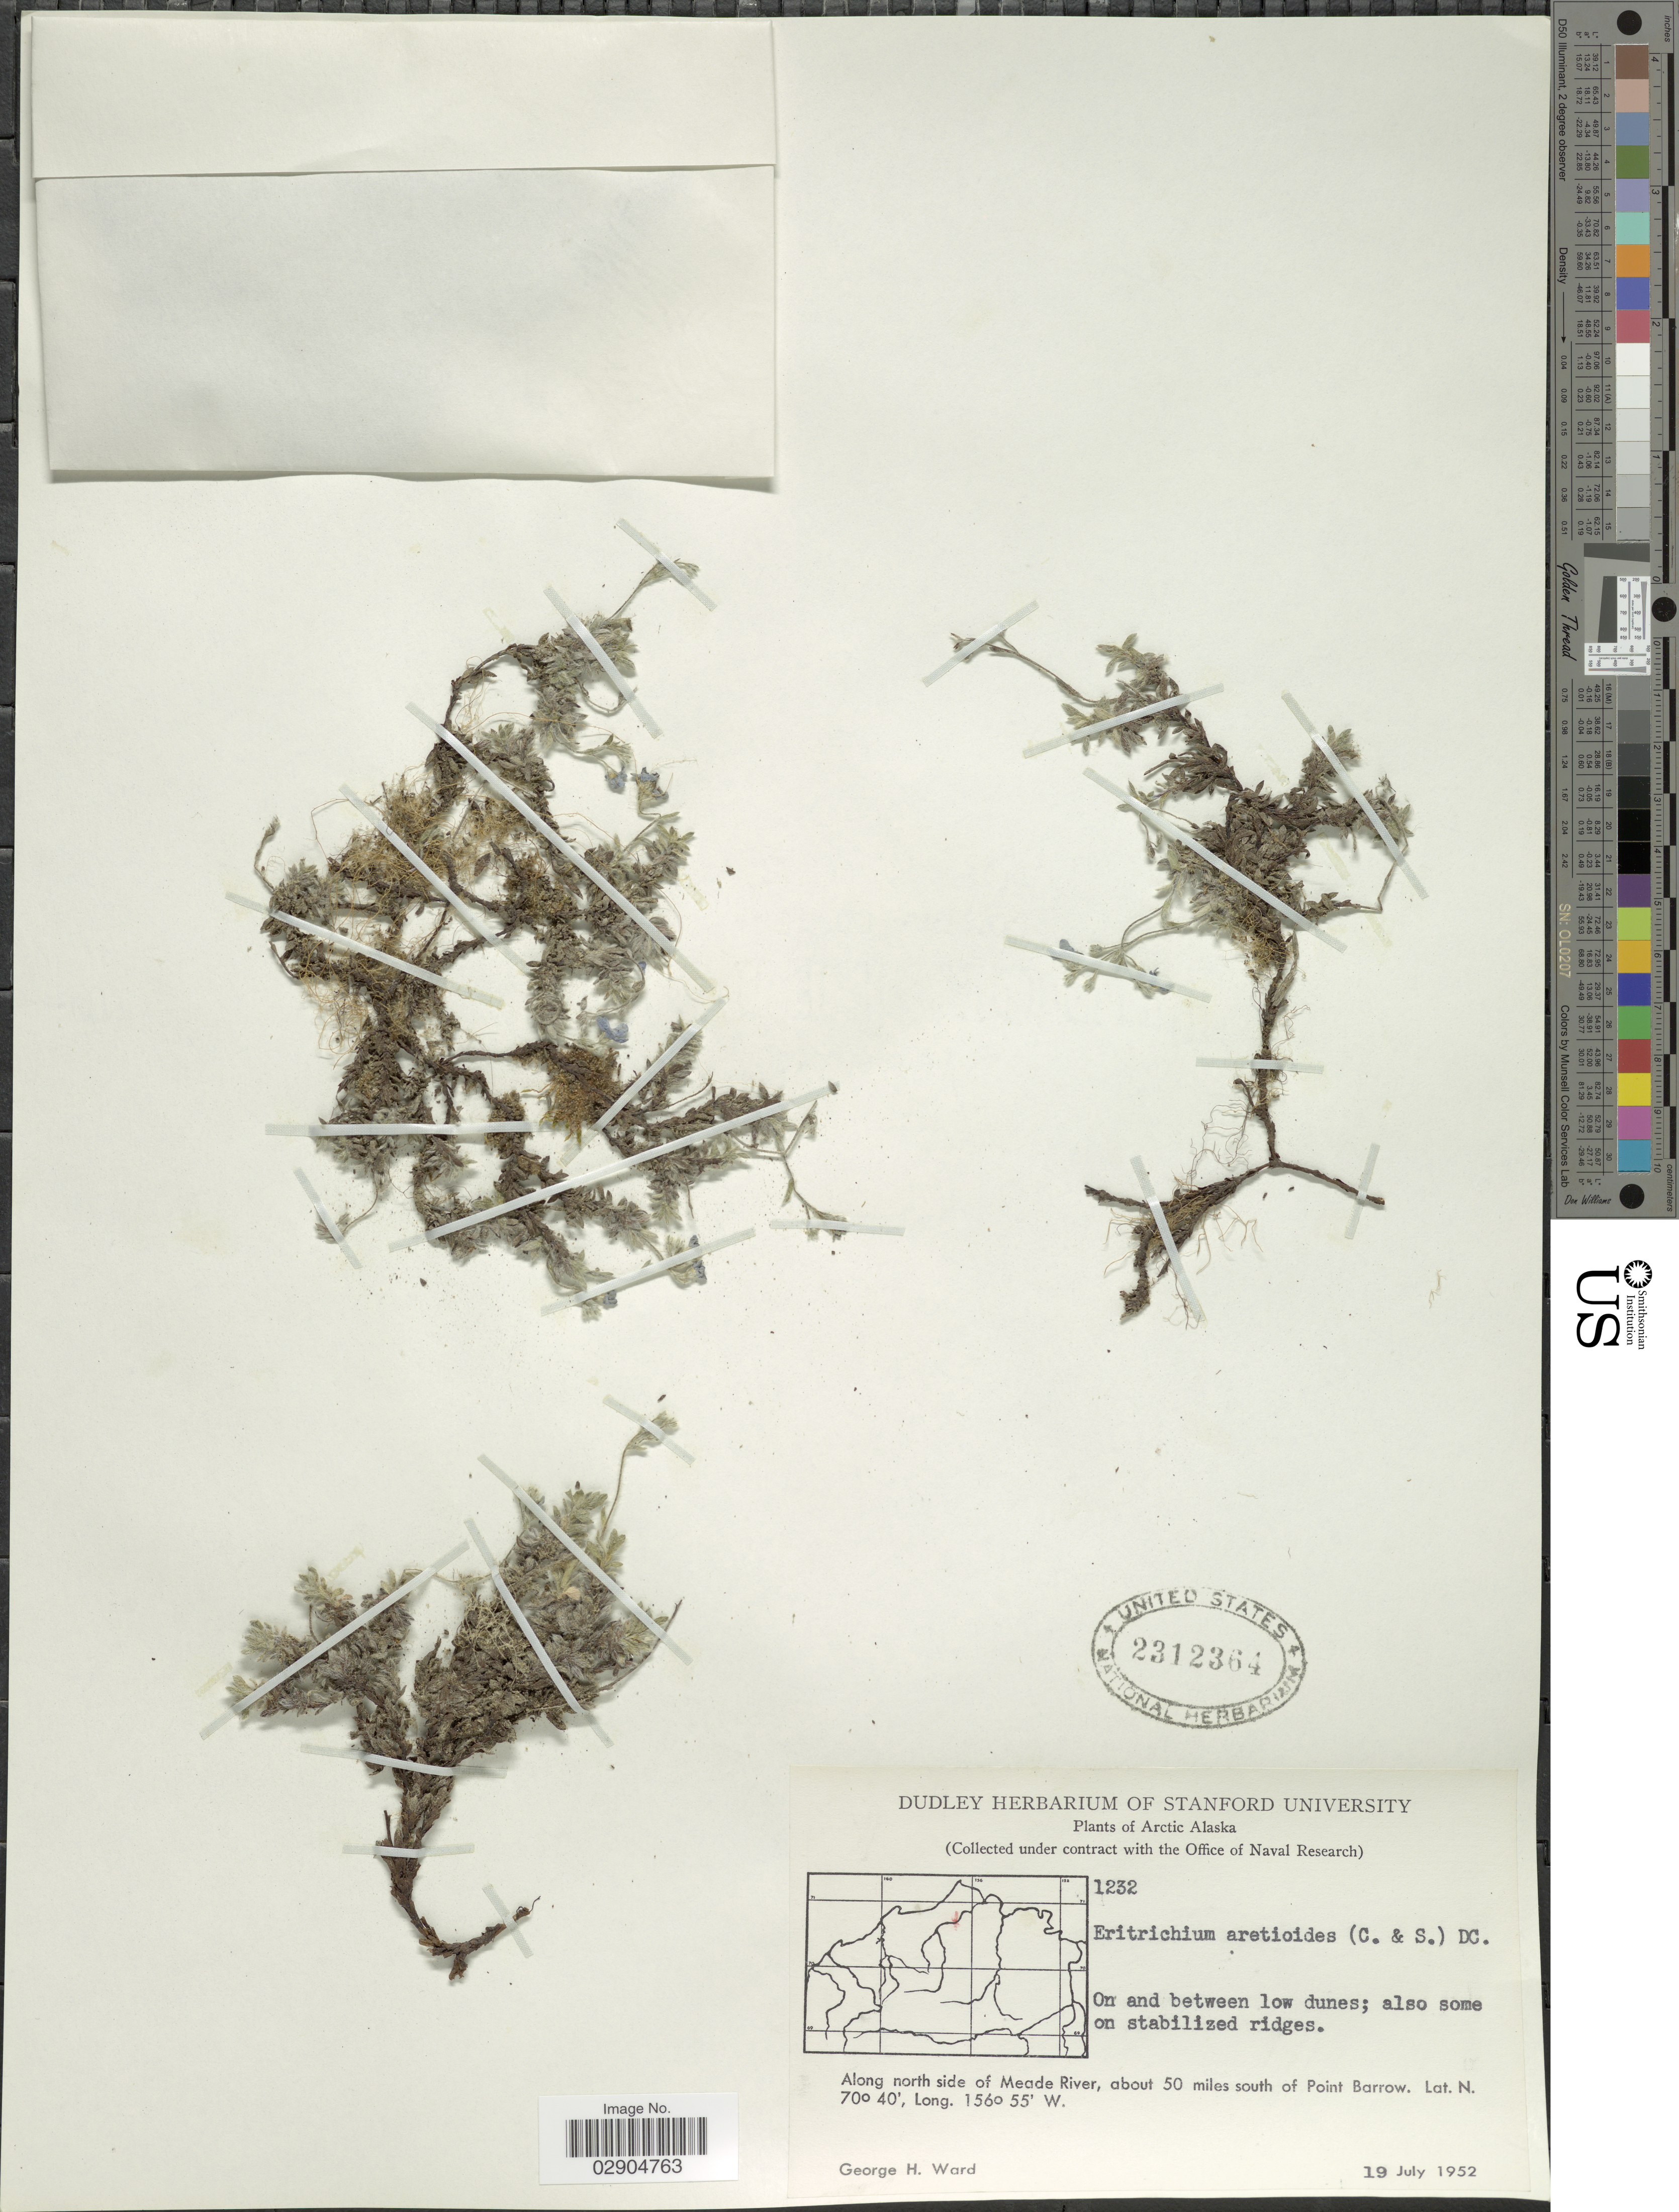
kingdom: Plantae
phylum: Tracheophyta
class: Magnoliopsida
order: Boraginales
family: Boraginaceae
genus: Eritrichium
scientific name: Eritrichium aretioides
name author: (Cham.) DC.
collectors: G. H. Ward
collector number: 1232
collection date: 1952-07-19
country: United States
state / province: Alaska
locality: Arctic Alaska, Along north side of Meade River, about 50 miles south of Point Barrow.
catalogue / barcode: US 2312364